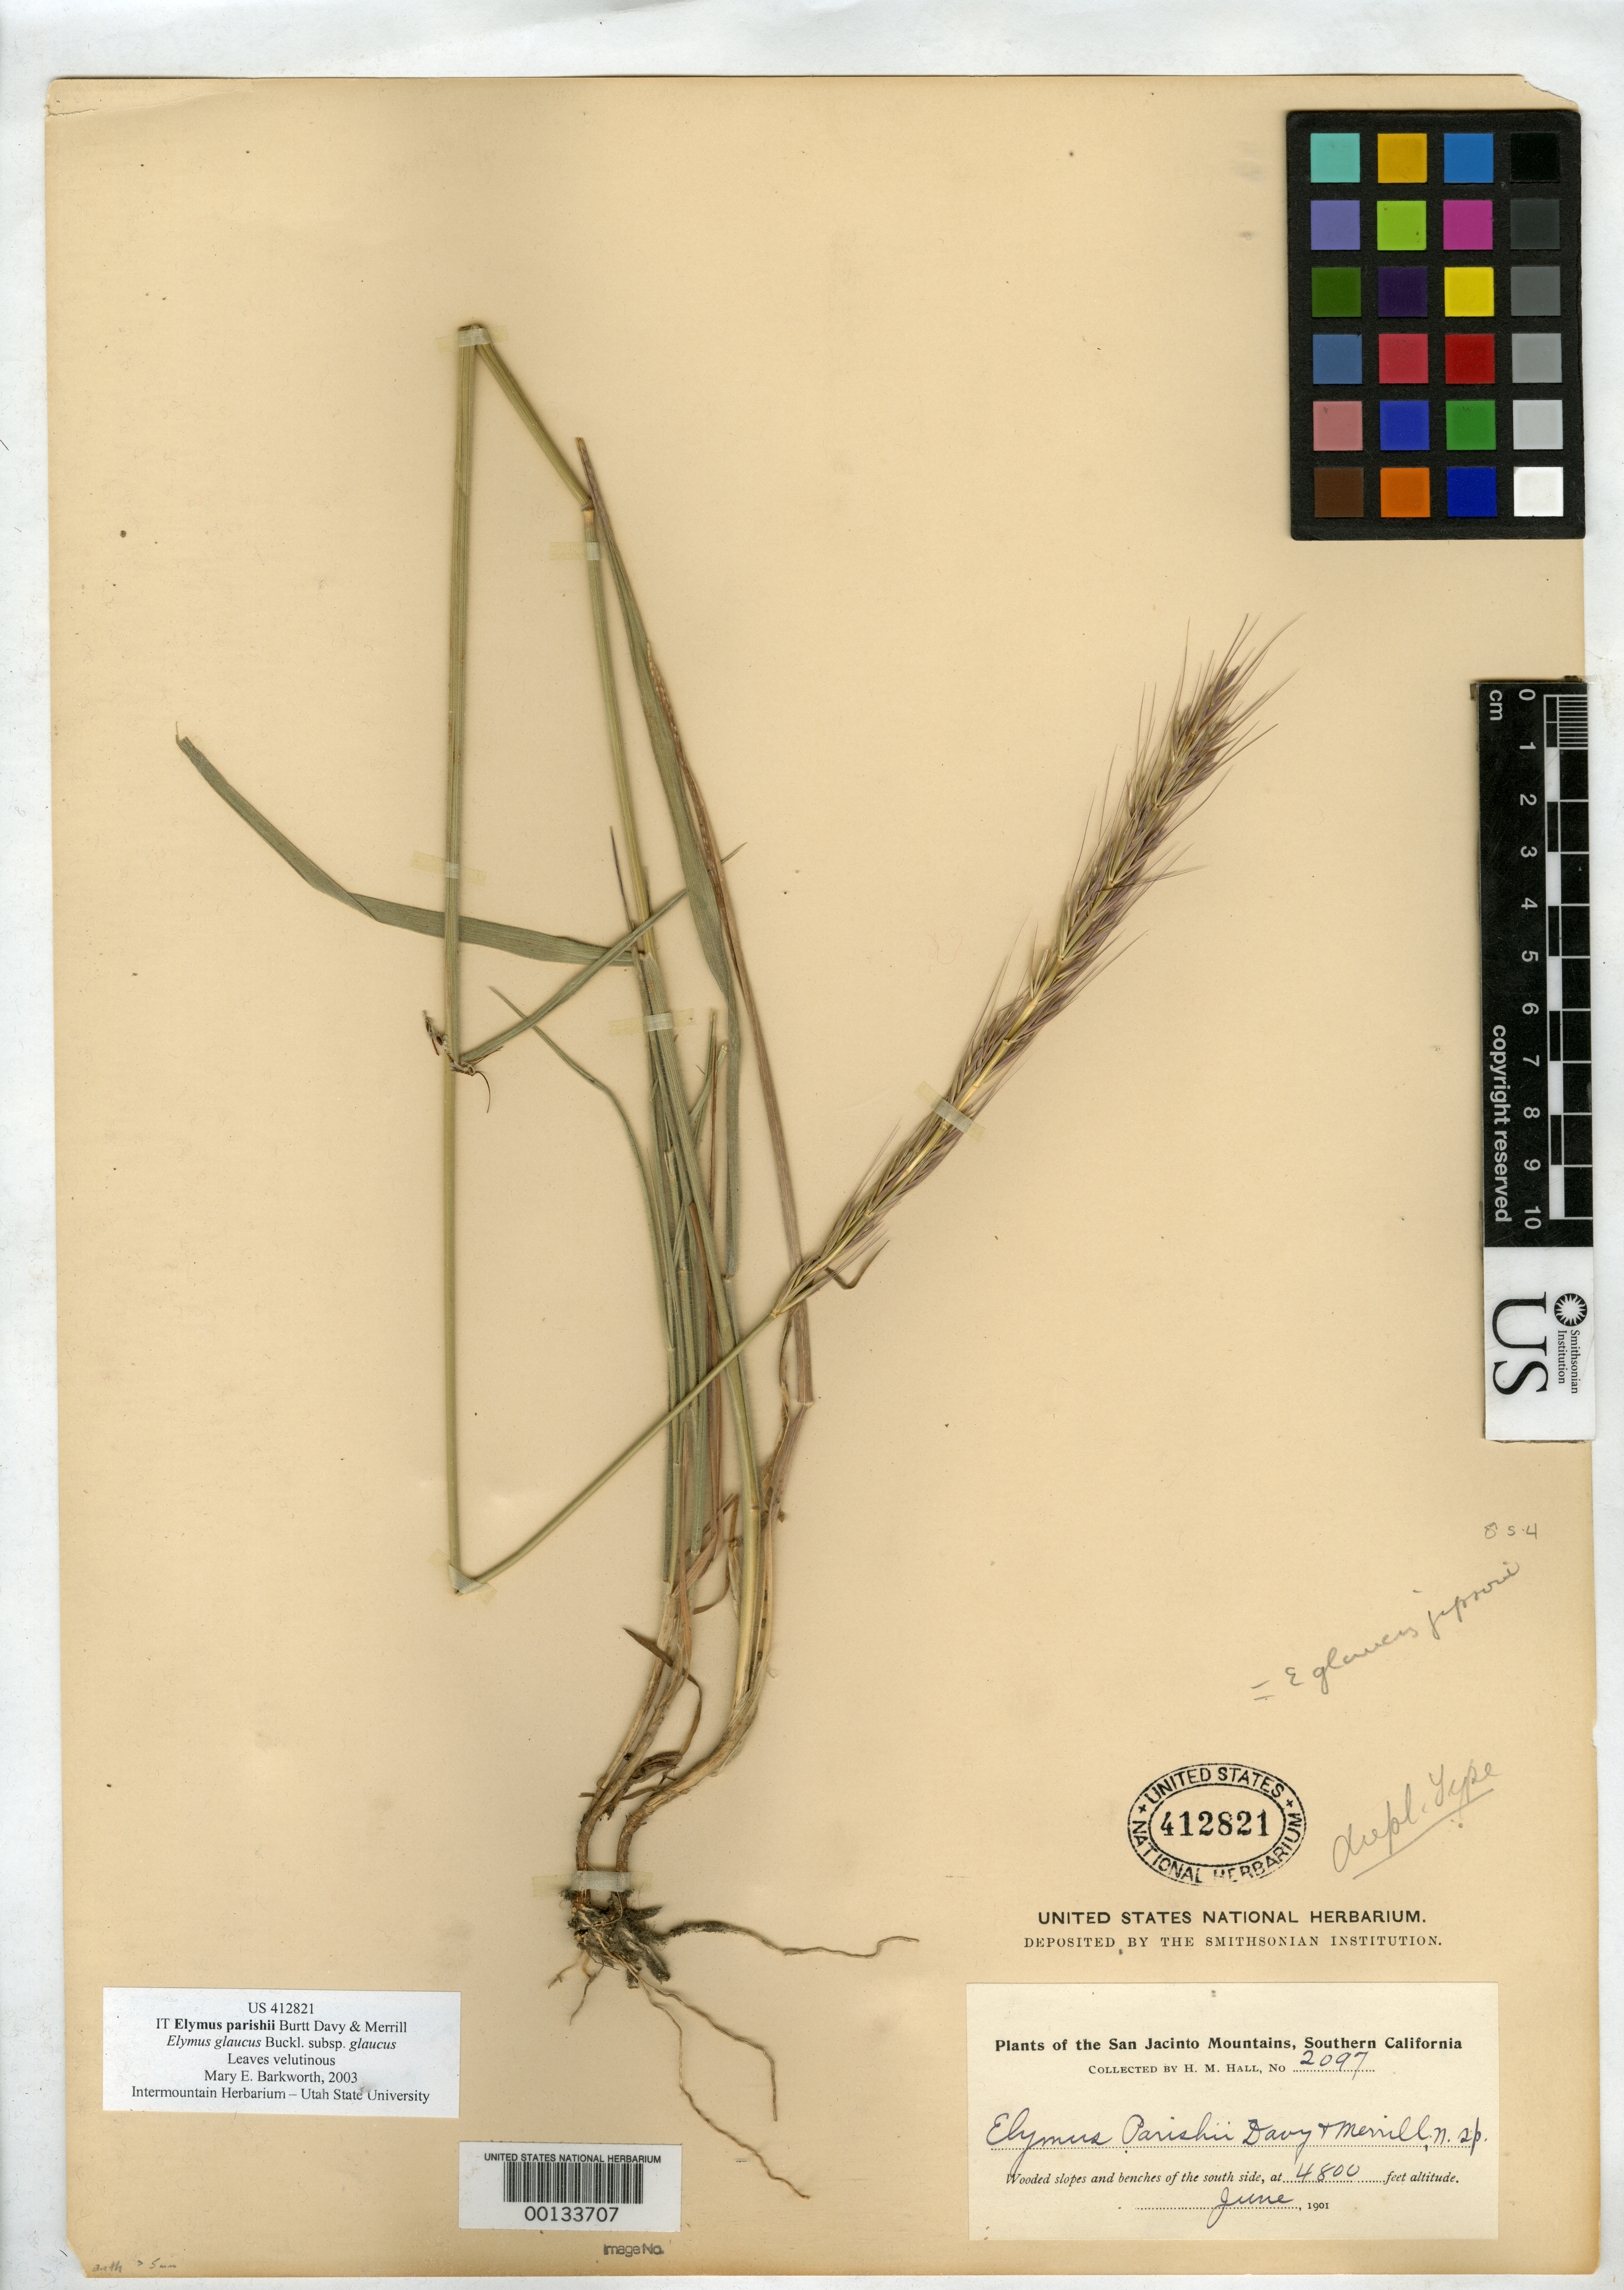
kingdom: Plantae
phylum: Tracheophyta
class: Liliopsida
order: Poales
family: Poaceae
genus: Elymus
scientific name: Elymus parishii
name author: Burtt Davy & Merr.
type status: Isotype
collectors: H. M. Hall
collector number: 2097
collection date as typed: Jun 1901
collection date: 1901-06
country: United States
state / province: California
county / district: Riverside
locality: San Jacinto Mountains, south side; alt. 4800 ft.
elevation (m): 1463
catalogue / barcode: US 412821